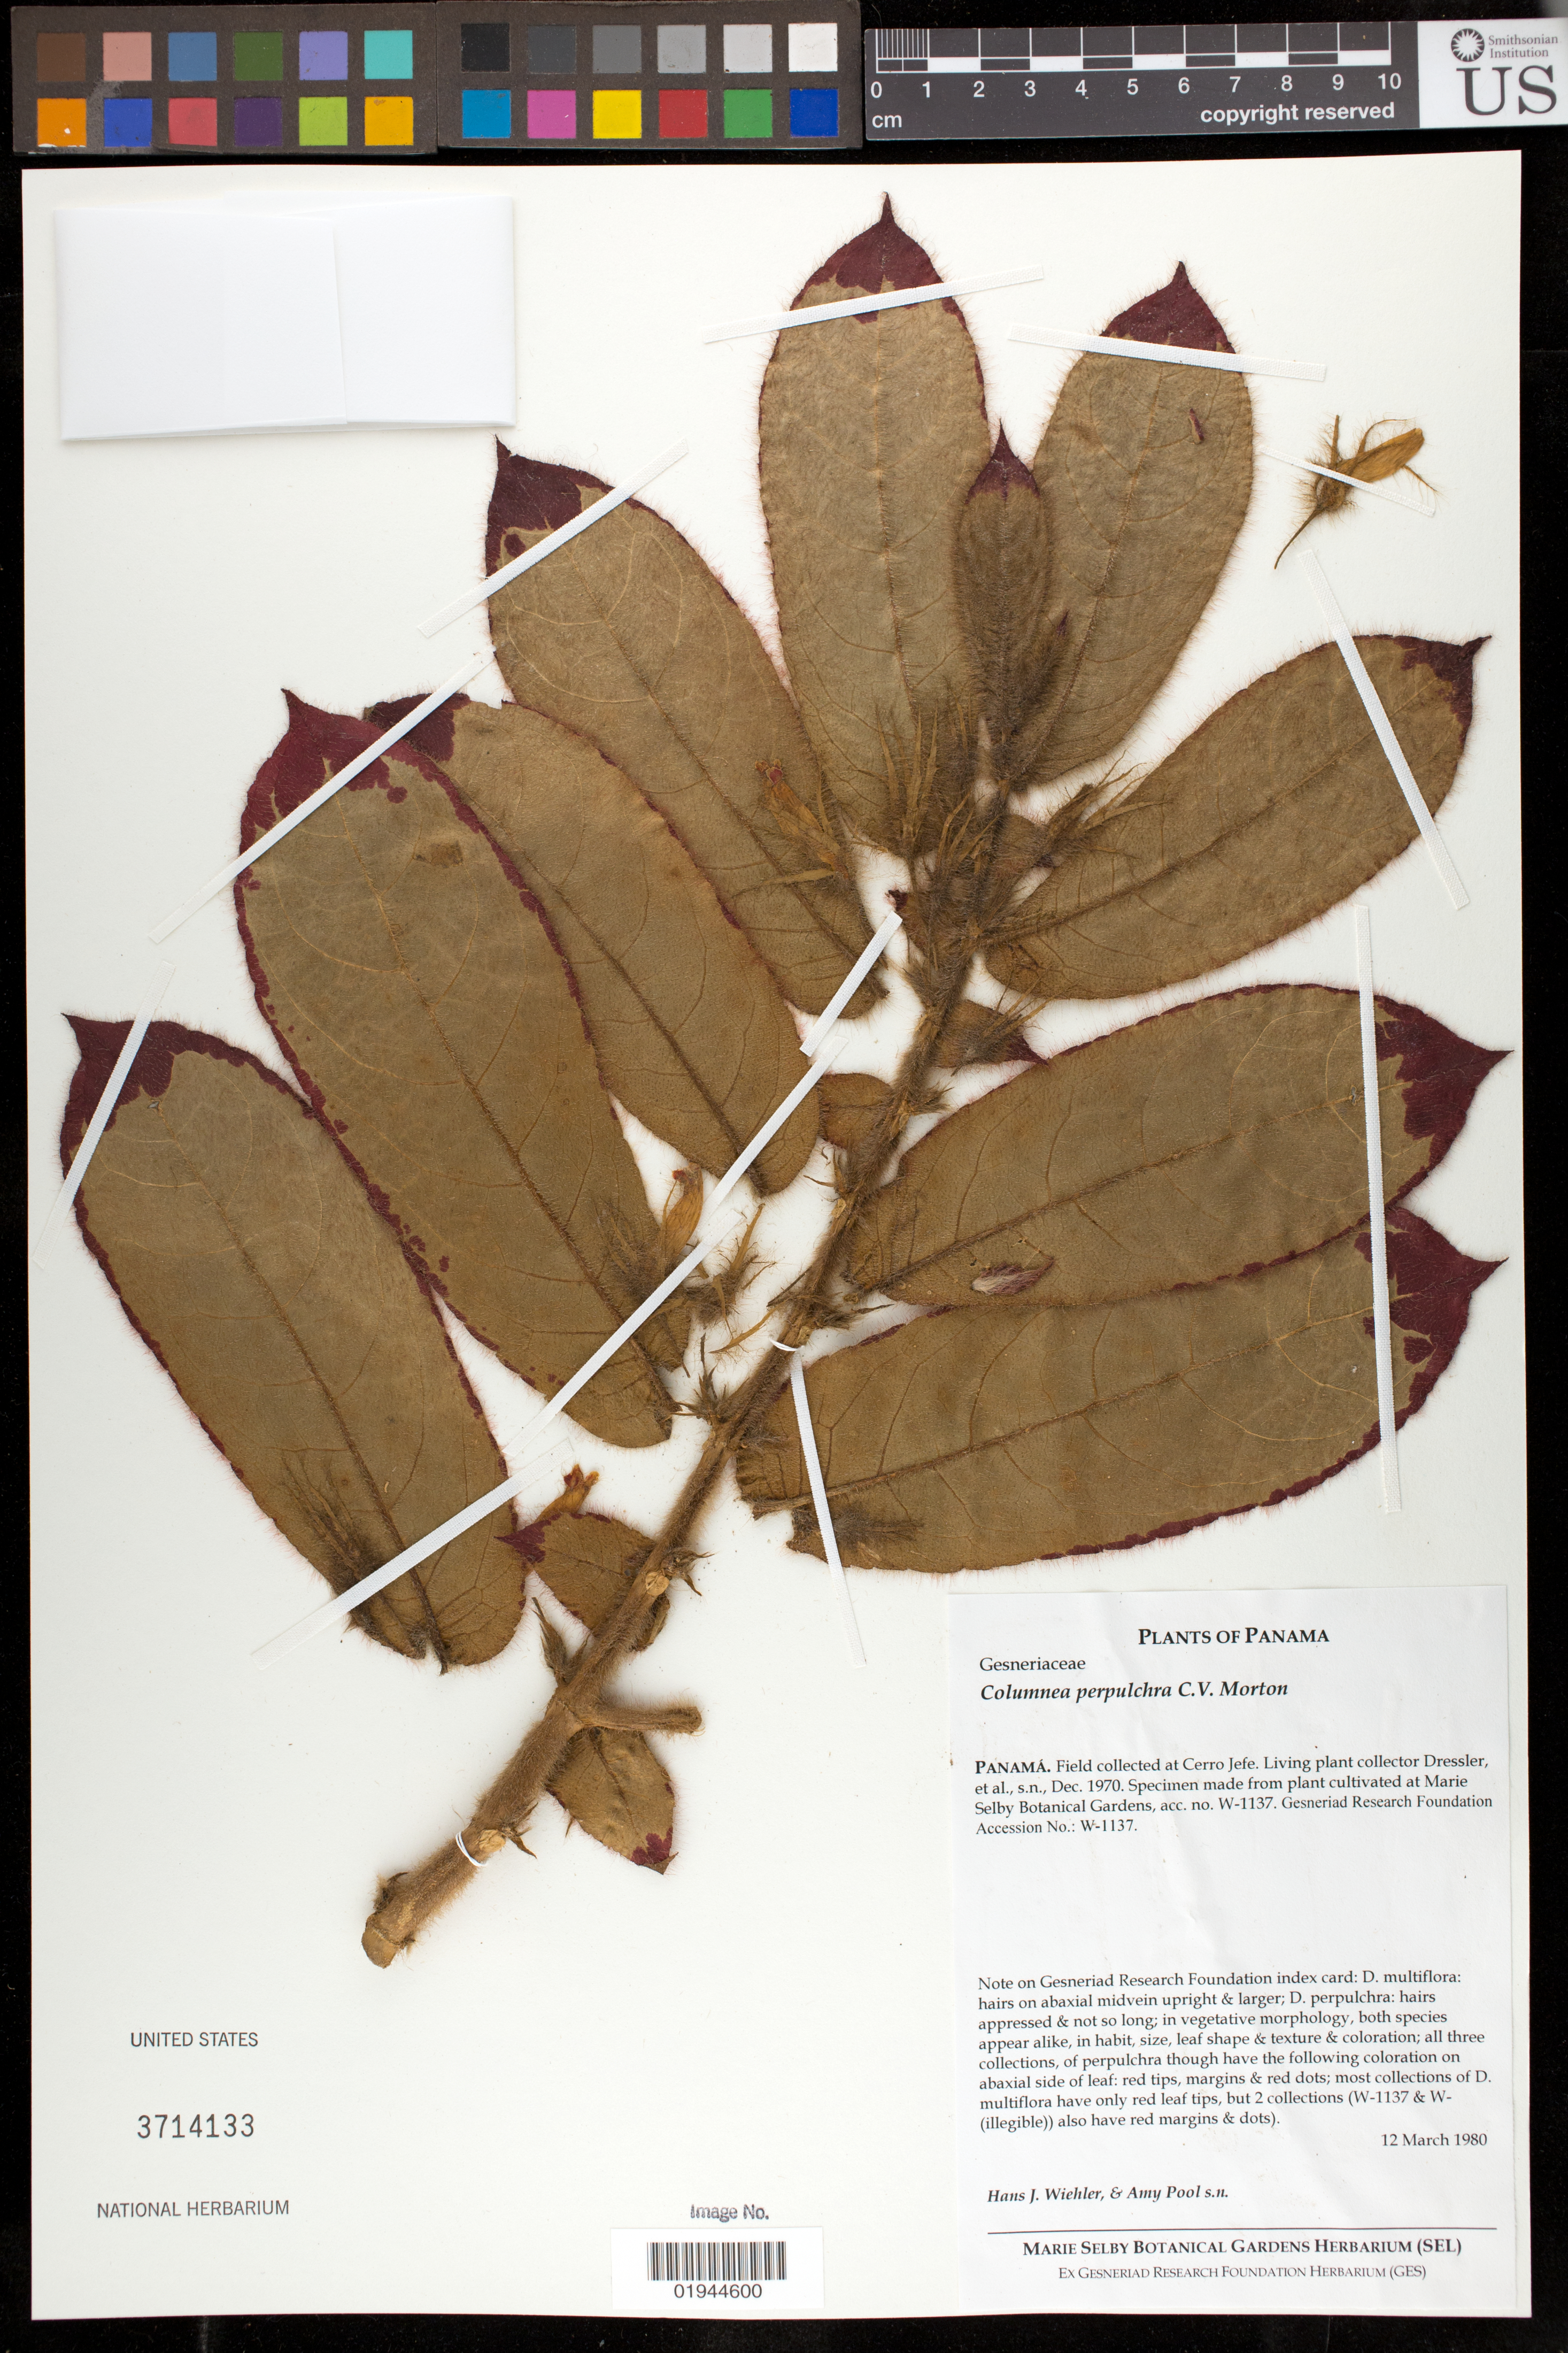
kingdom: Plantae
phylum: Tracheophyta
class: Magnoliopsida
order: Lamiales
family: Gesneriaceae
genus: Columnea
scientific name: Columnea perpulchra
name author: C.V. Morton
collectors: H. J. Wiehler & A. Pool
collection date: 1980-03-12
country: United States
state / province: Florida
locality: Marie Selby Botanical Gardens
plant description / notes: Field collected at Cerro Jefe. Living plant collector Dressler, et al., s.n., Dec. 1970. acc. no. W-1137.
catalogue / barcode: US 3714133